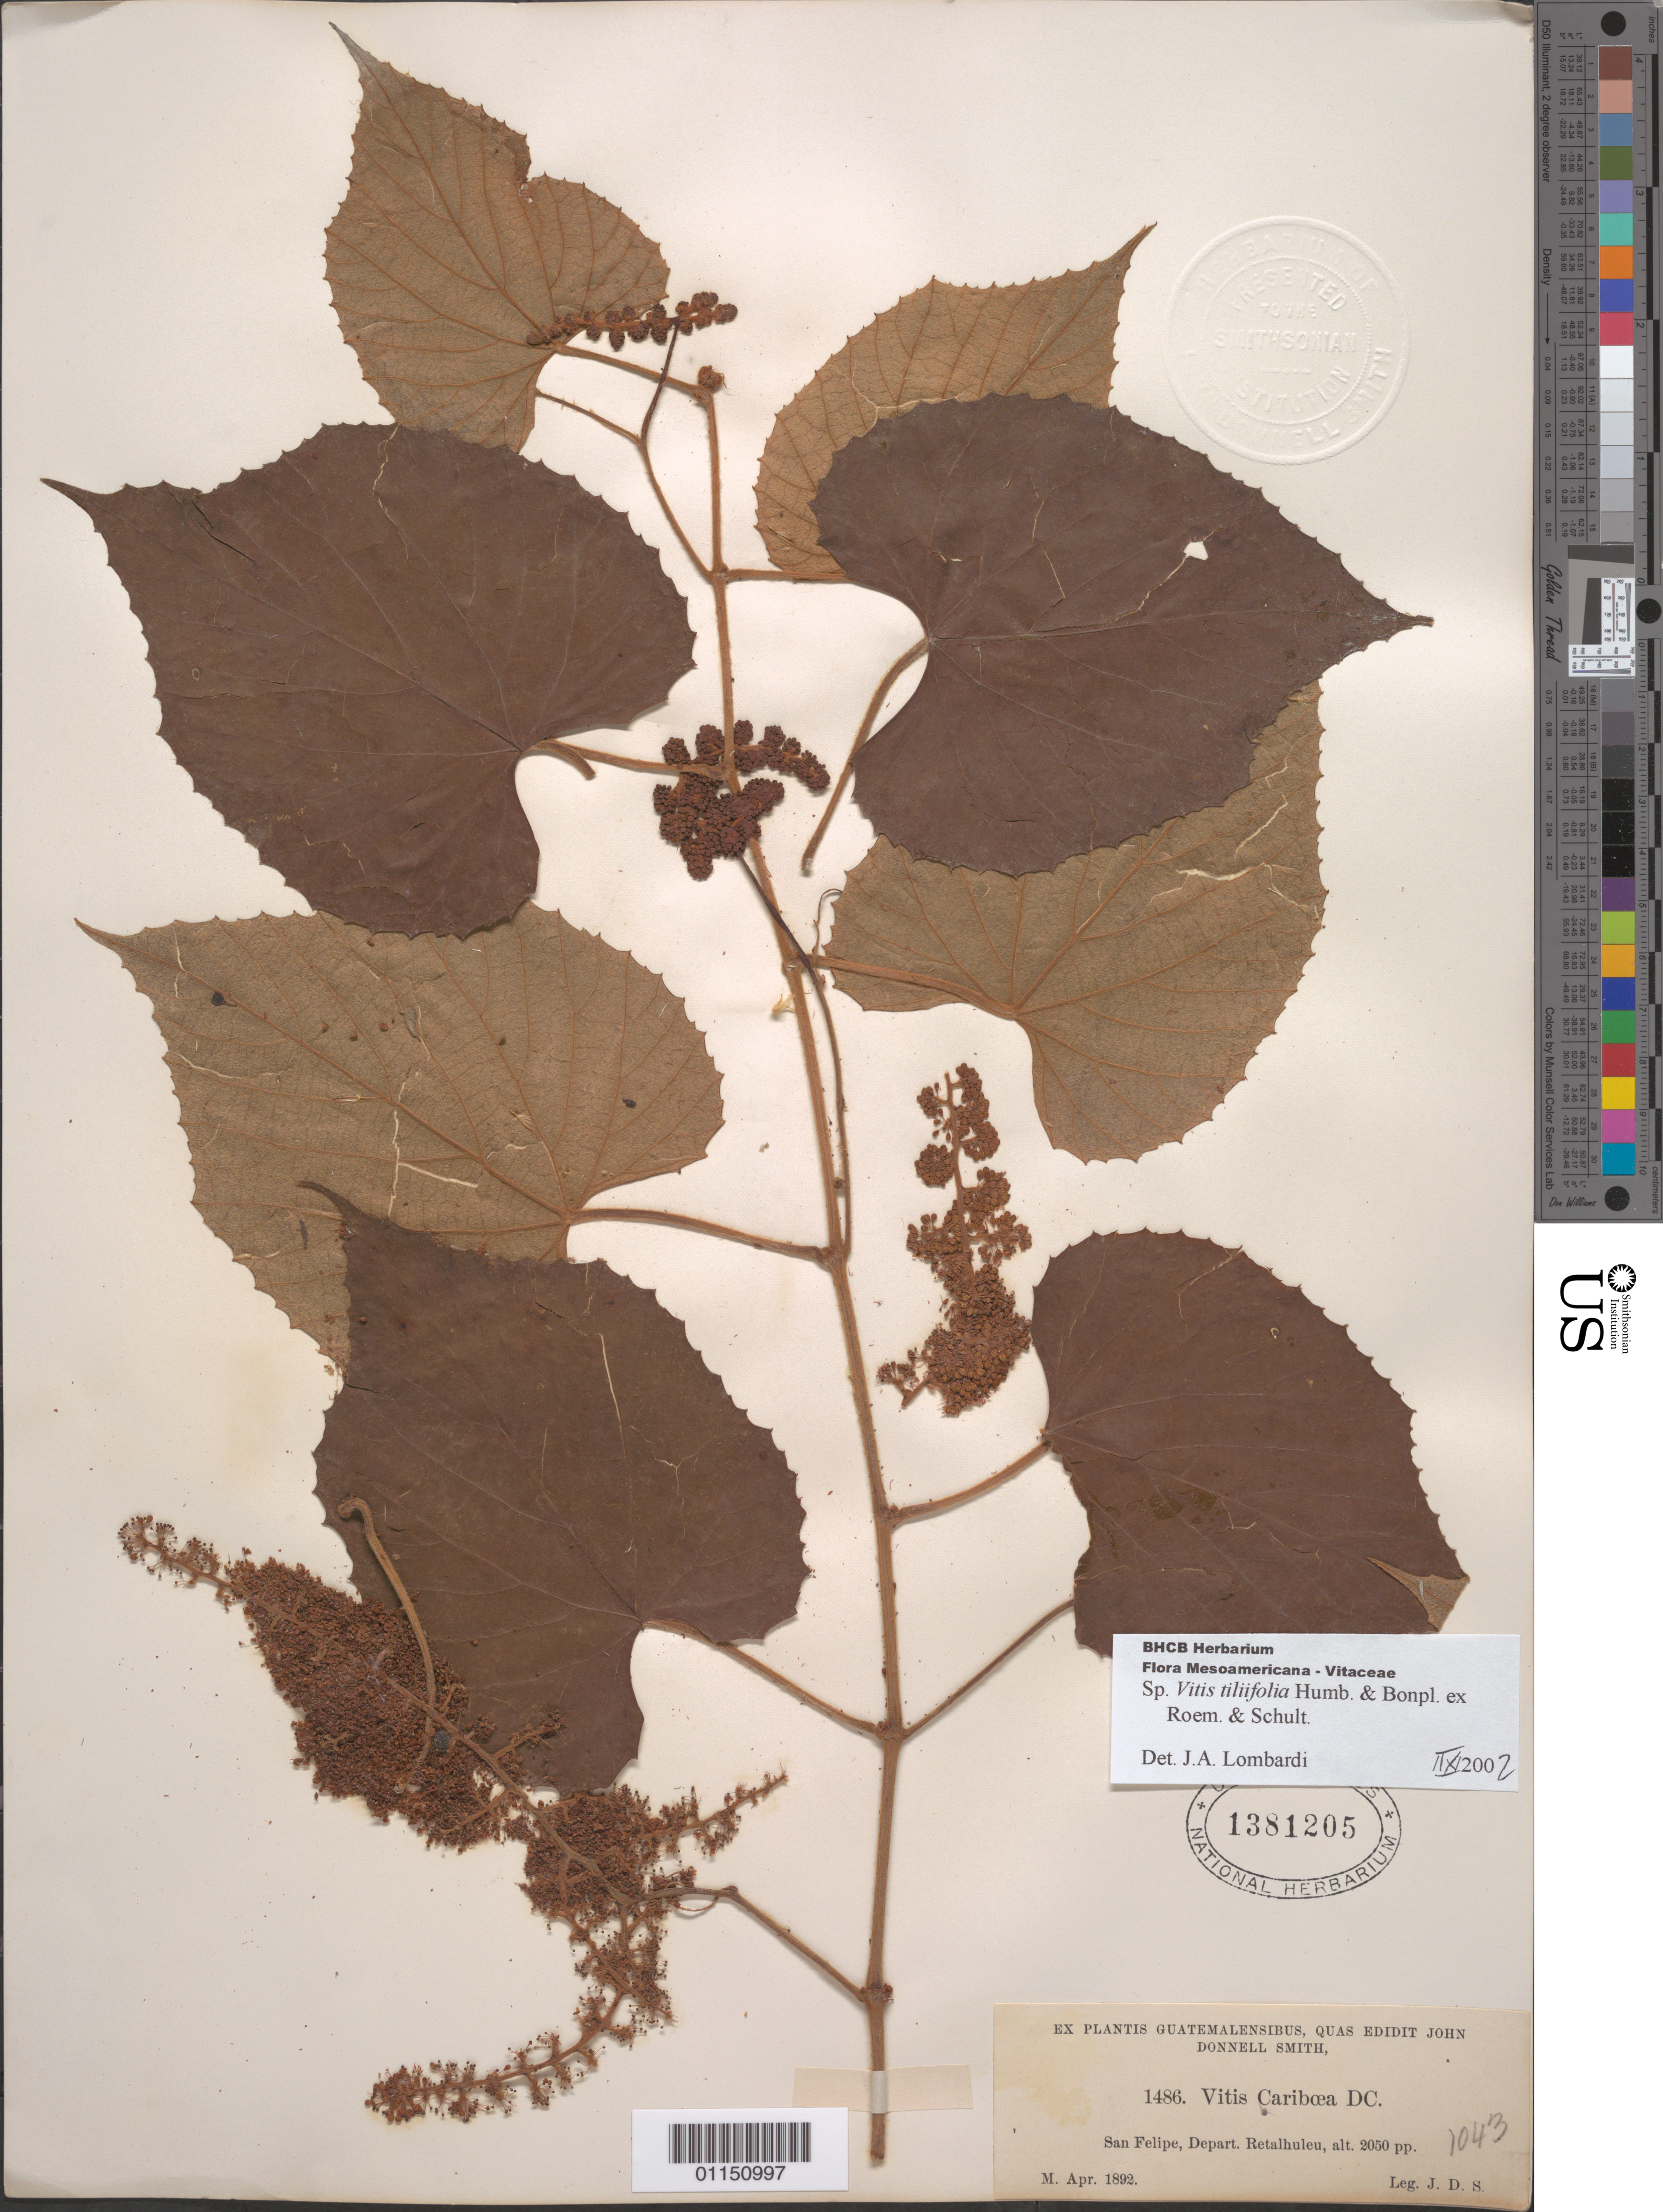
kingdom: Plantae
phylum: Tracheophyta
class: Magnoliopsida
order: Vitales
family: Vitaceae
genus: Vitis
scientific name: Vitis tiliaefolia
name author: Willd.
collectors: J. Donnell Smith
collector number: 1486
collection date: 1892-04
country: Guatemala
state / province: Retalhuleu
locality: San Felipe.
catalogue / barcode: US 1381205